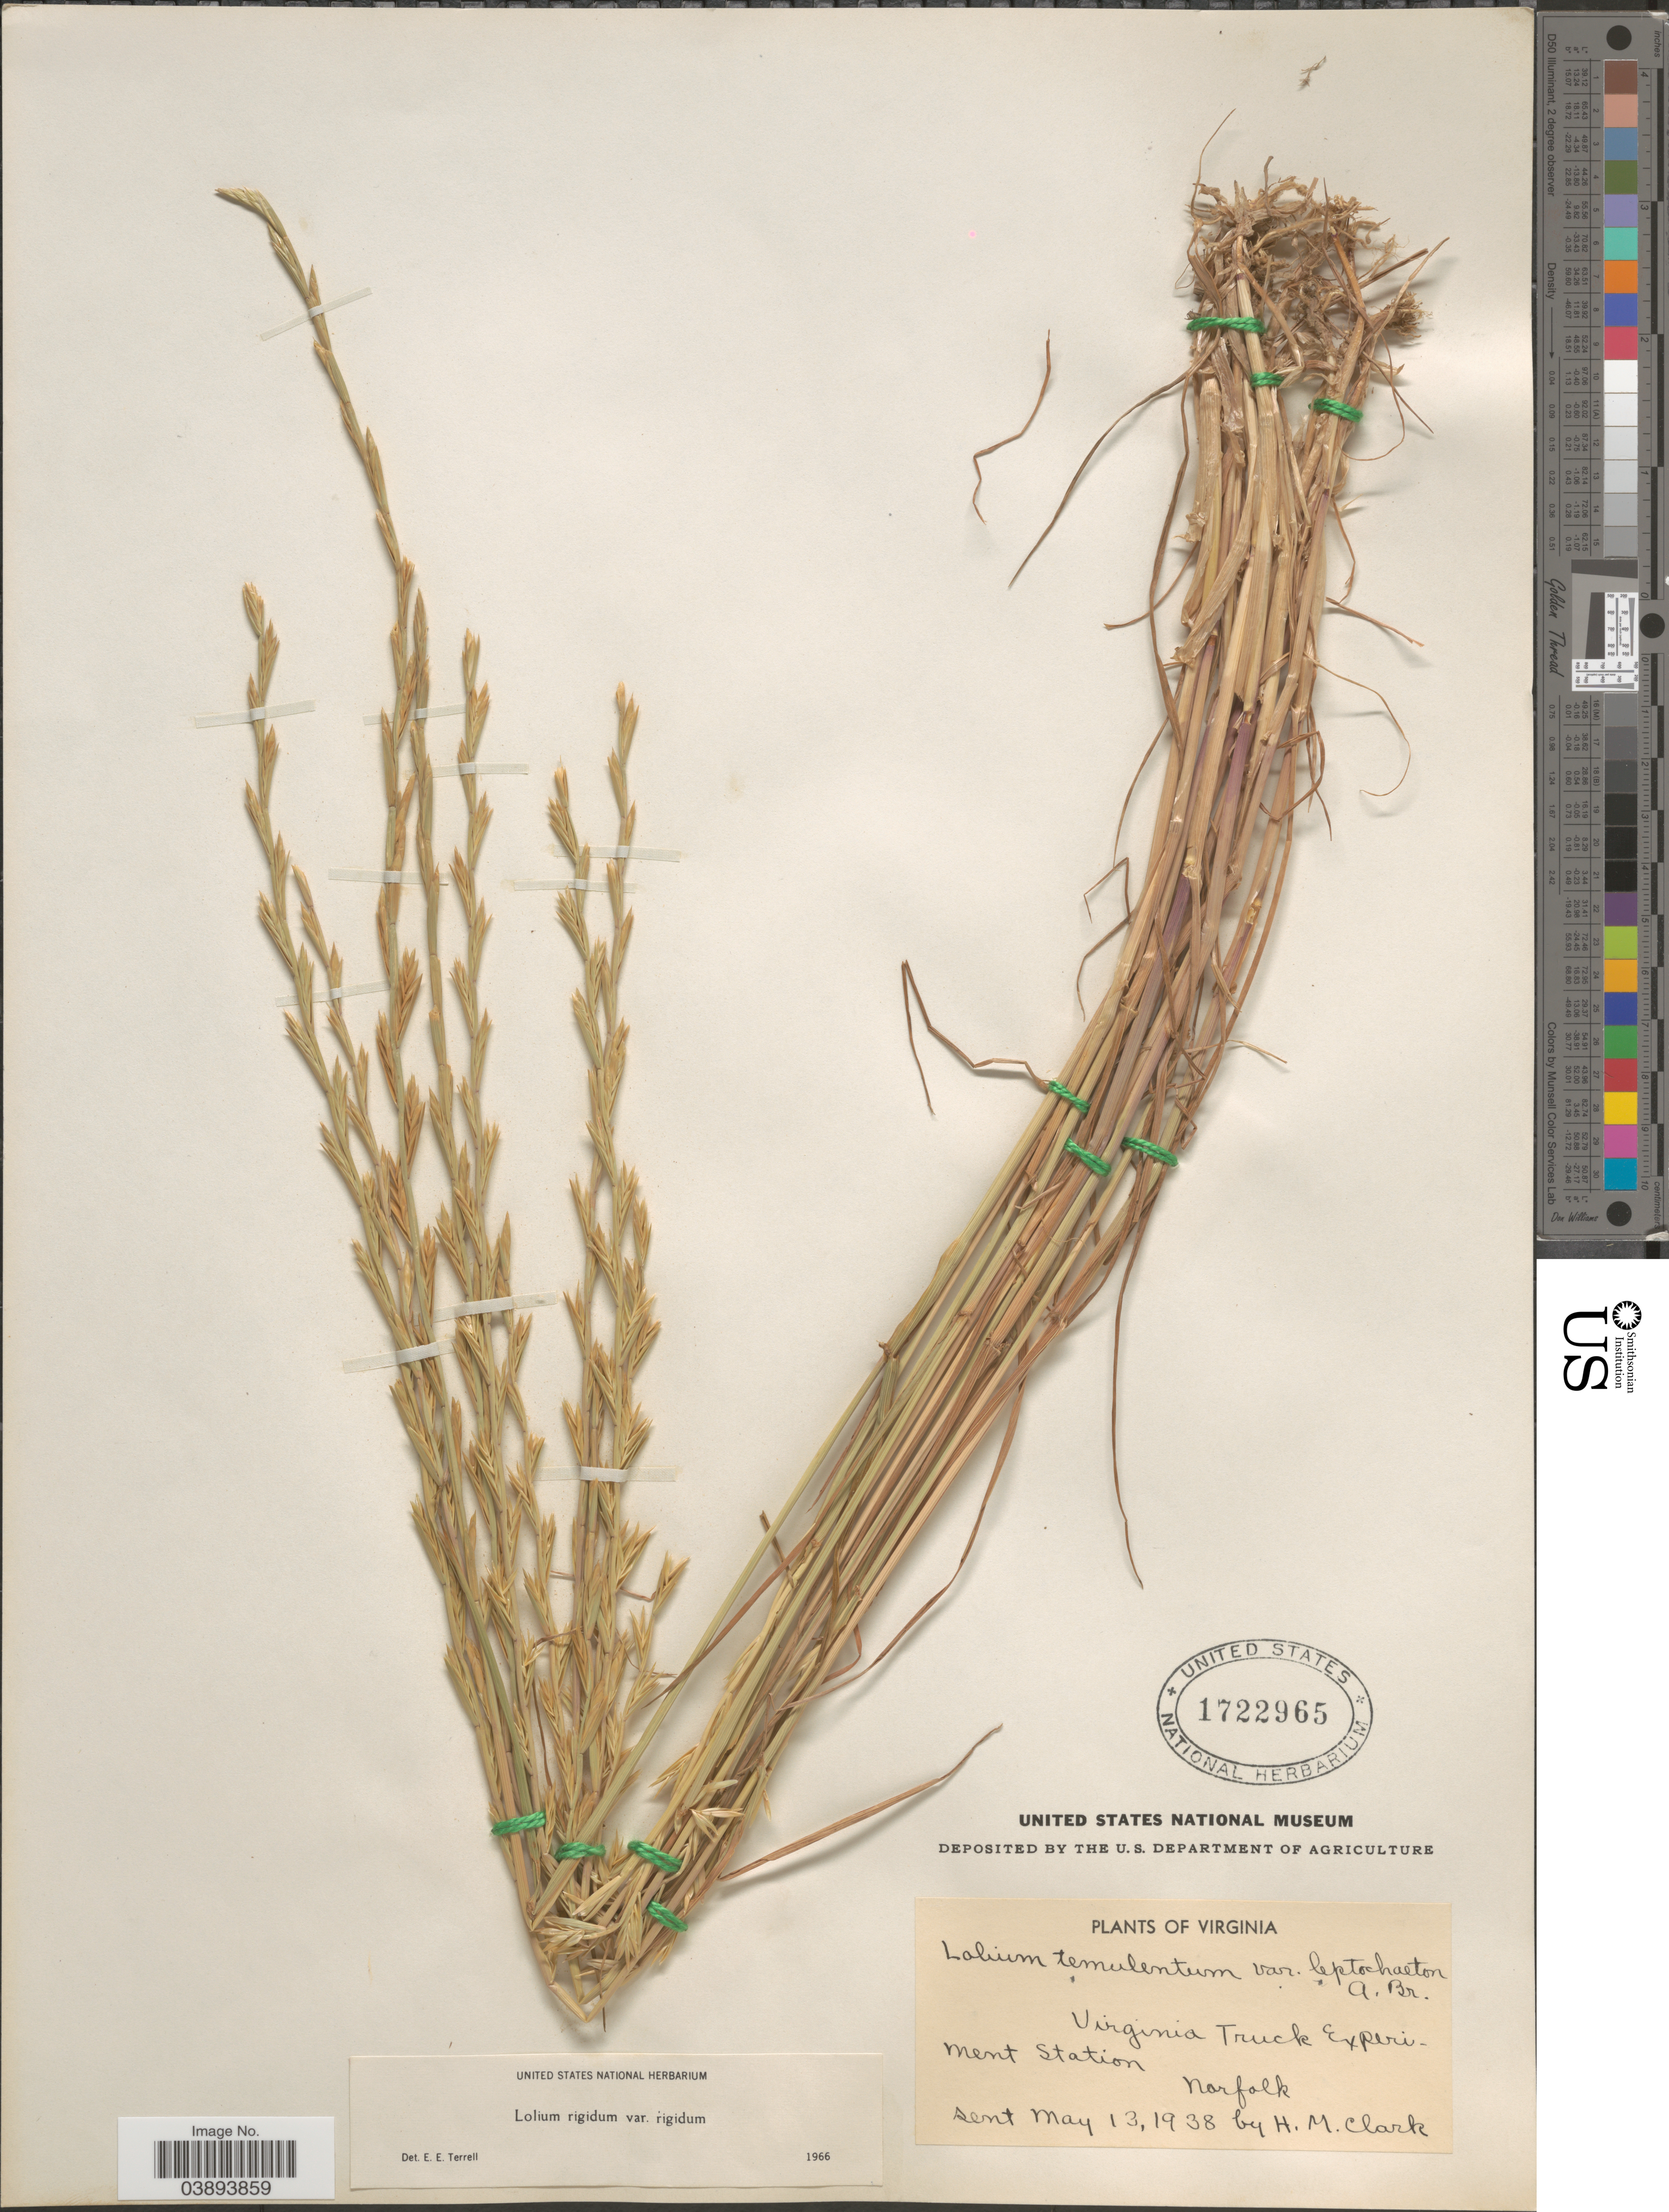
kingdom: Plantae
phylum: Tracheophyta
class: Liliopsida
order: Poales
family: Poaceae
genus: Lolium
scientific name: Lolium rigidum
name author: Gaudin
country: United States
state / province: Virginia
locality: Virginia Truck Experiment Station. Norfolk.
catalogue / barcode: US 1722965